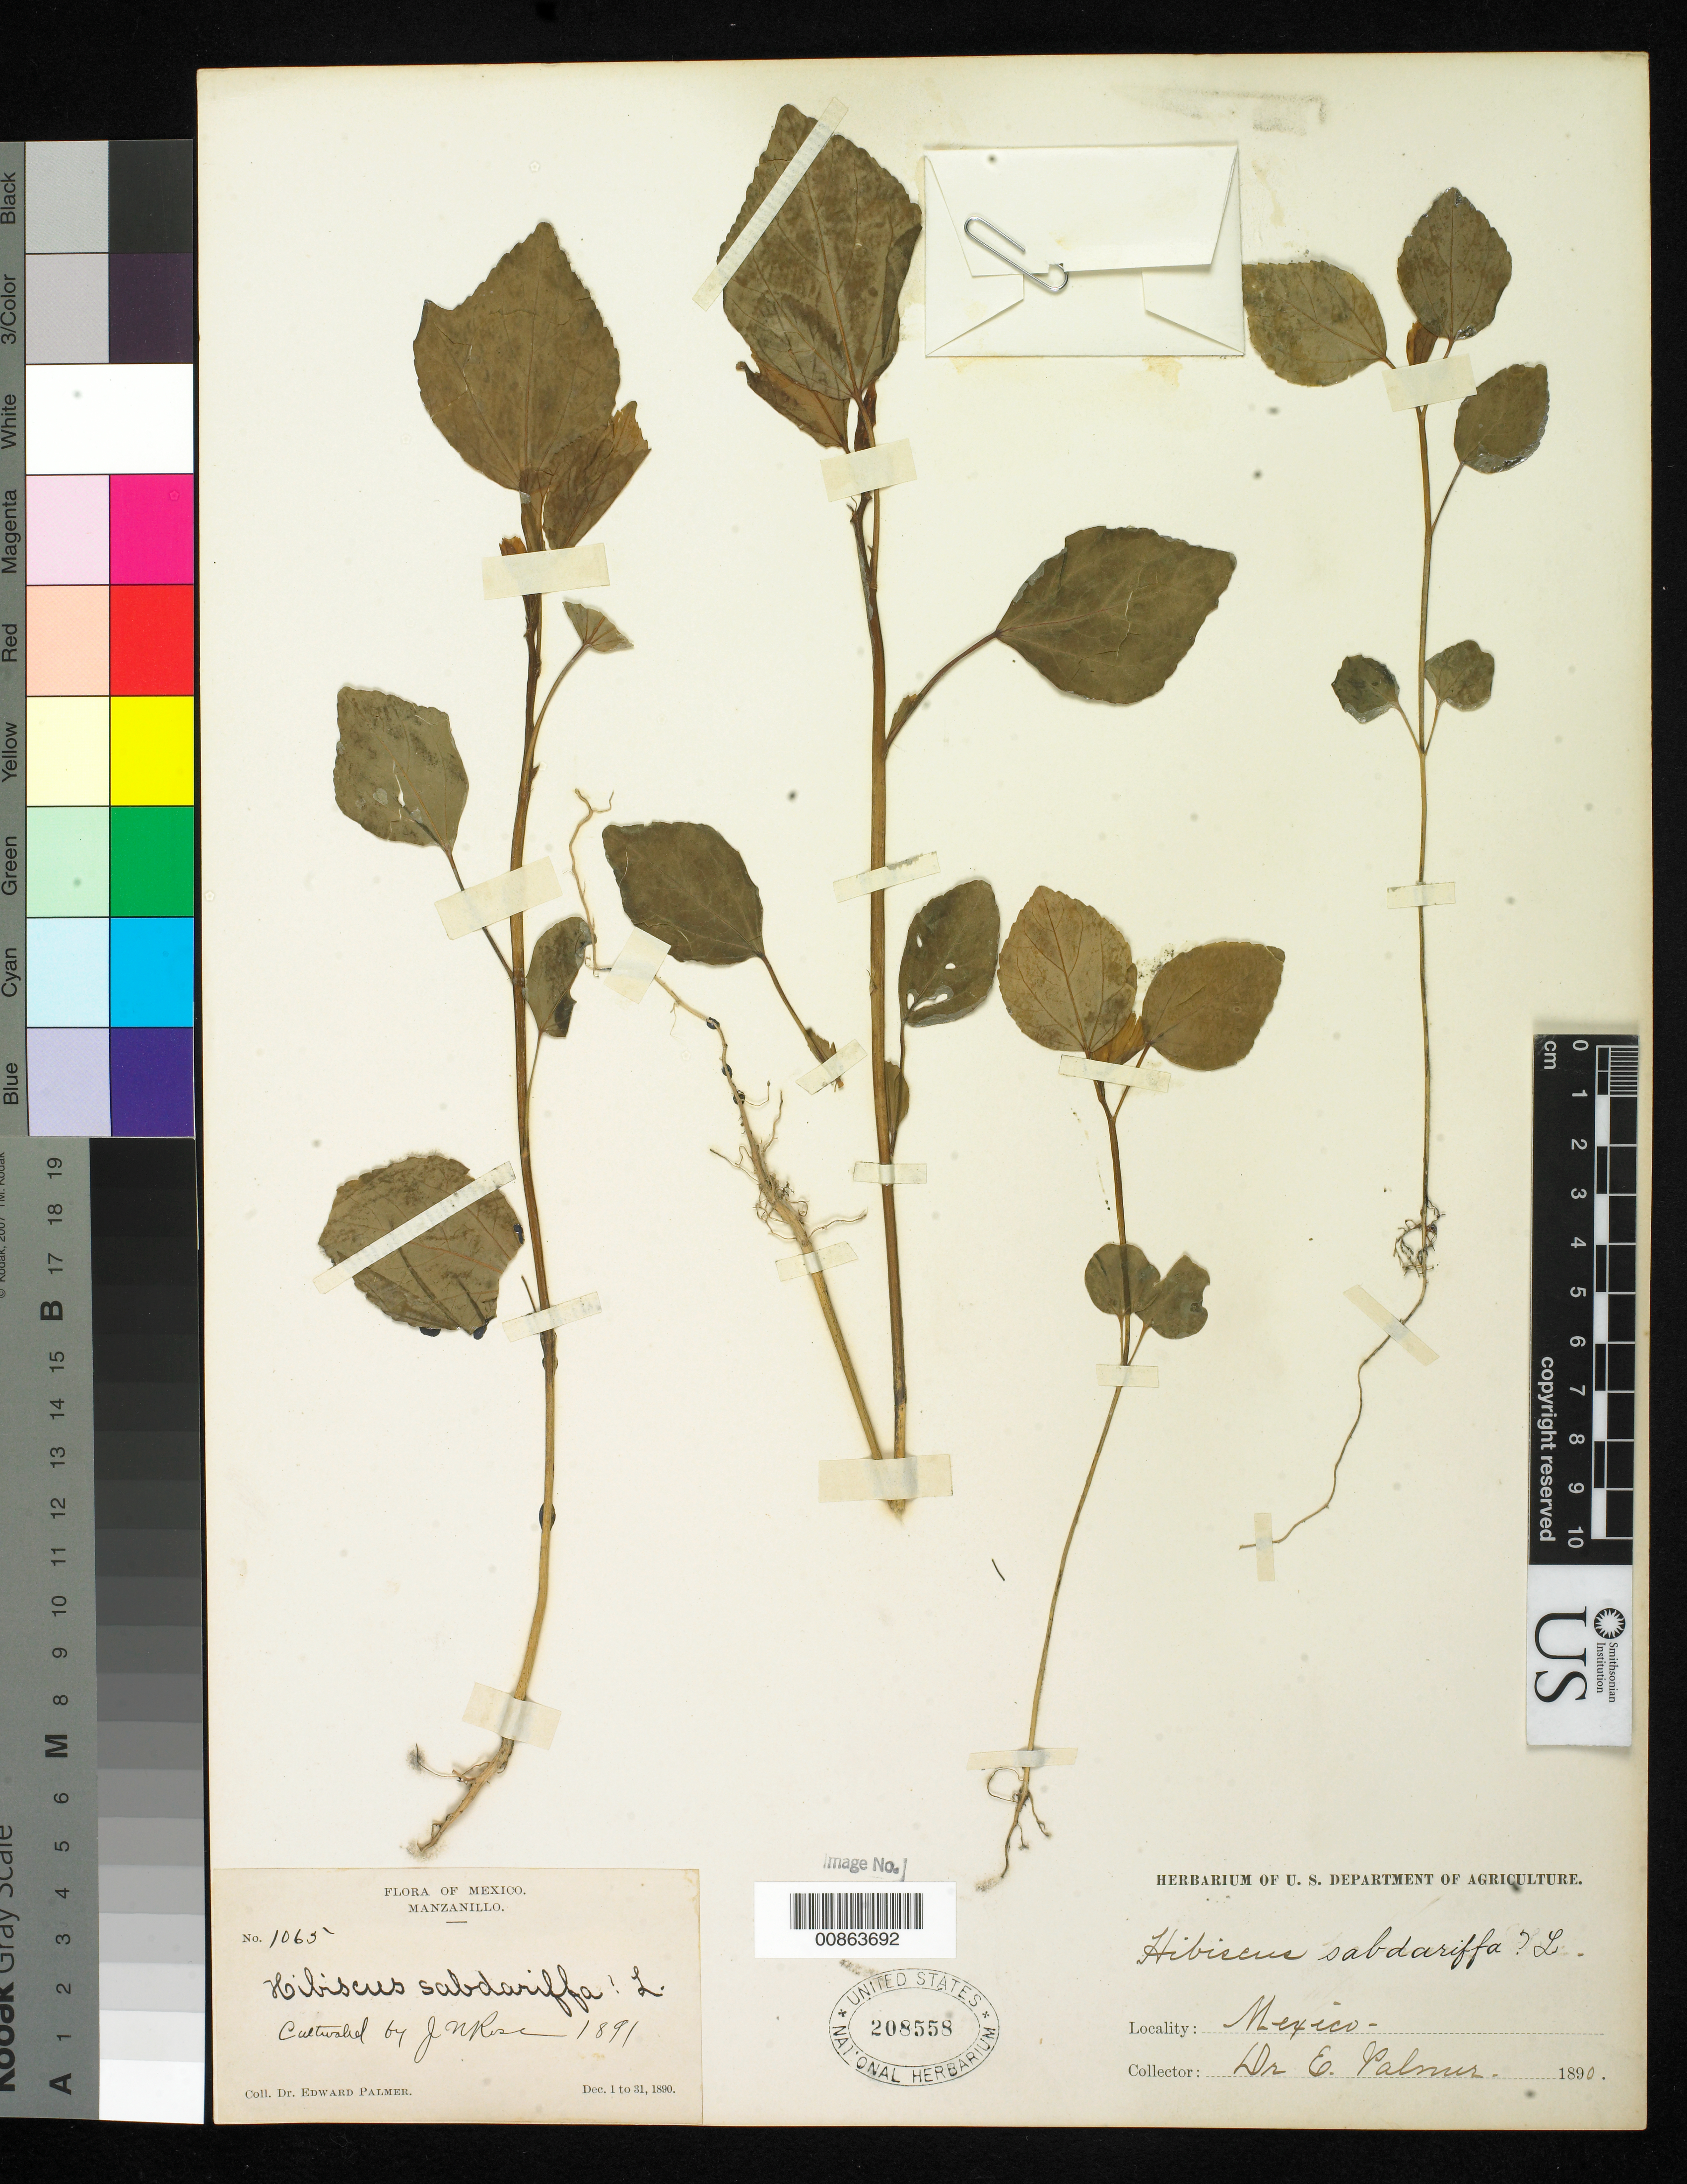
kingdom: Plantae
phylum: Tracheophyta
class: Magnoliopsida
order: Malvales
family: Malvaceae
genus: Sabdariffa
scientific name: Sabdariffa gossypiifolia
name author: (Mill.) M.M. Hanes & R.L. Barrett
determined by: Dorr, Laurence J., Curator (BOT), Smithsonian Institution - National Museum of Natural History (UNITED STATES)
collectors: E. Palmer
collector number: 1065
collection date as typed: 01 Dec 1890 to 31 Dec 1890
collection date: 1890-12-01/1890-12-31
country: Mexico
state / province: Colima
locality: Manzanillo, Colima.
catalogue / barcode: US 208558